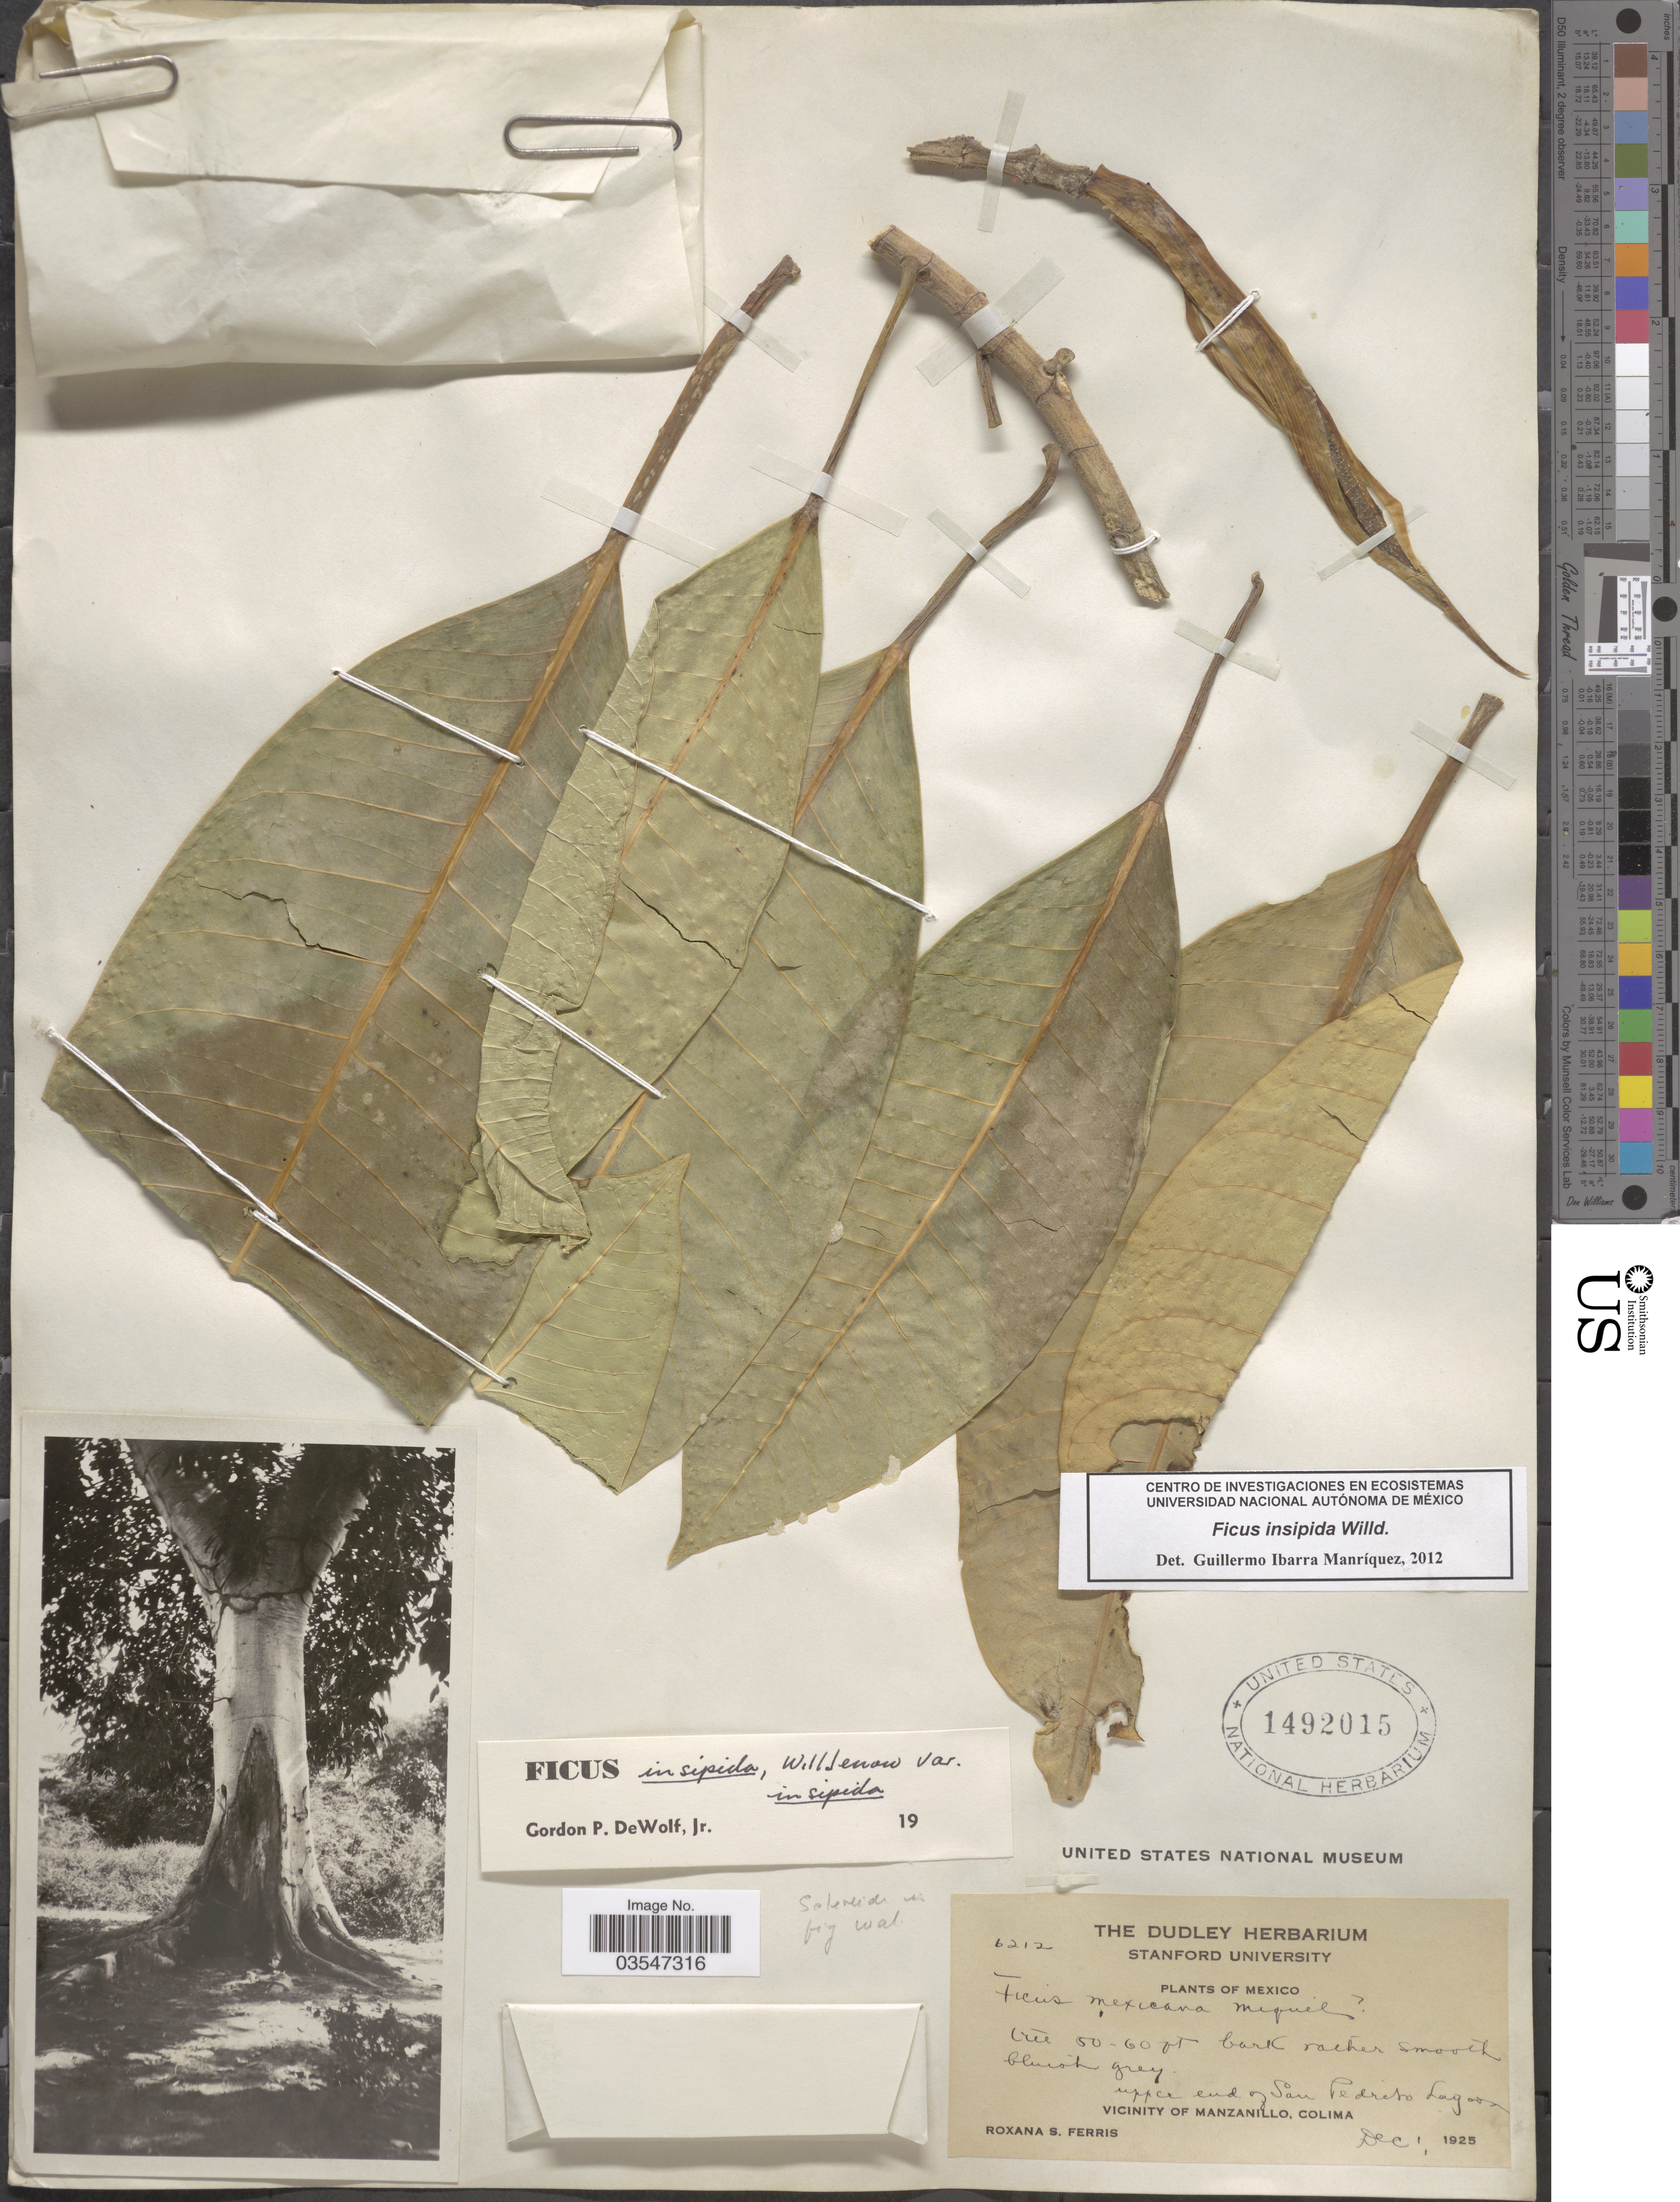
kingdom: Plantae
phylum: Tracheophyta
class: Magnoliopsida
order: Rosales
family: Moraceae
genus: Ficus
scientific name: Ficus insipida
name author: Willd.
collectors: R. S. Ferris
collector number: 6212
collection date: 1925-12-01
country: Mexico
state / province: Colima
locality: Upper end of San Pedrito Lagoon. Vicinity of Manzanillo.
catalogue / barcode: US 1492015